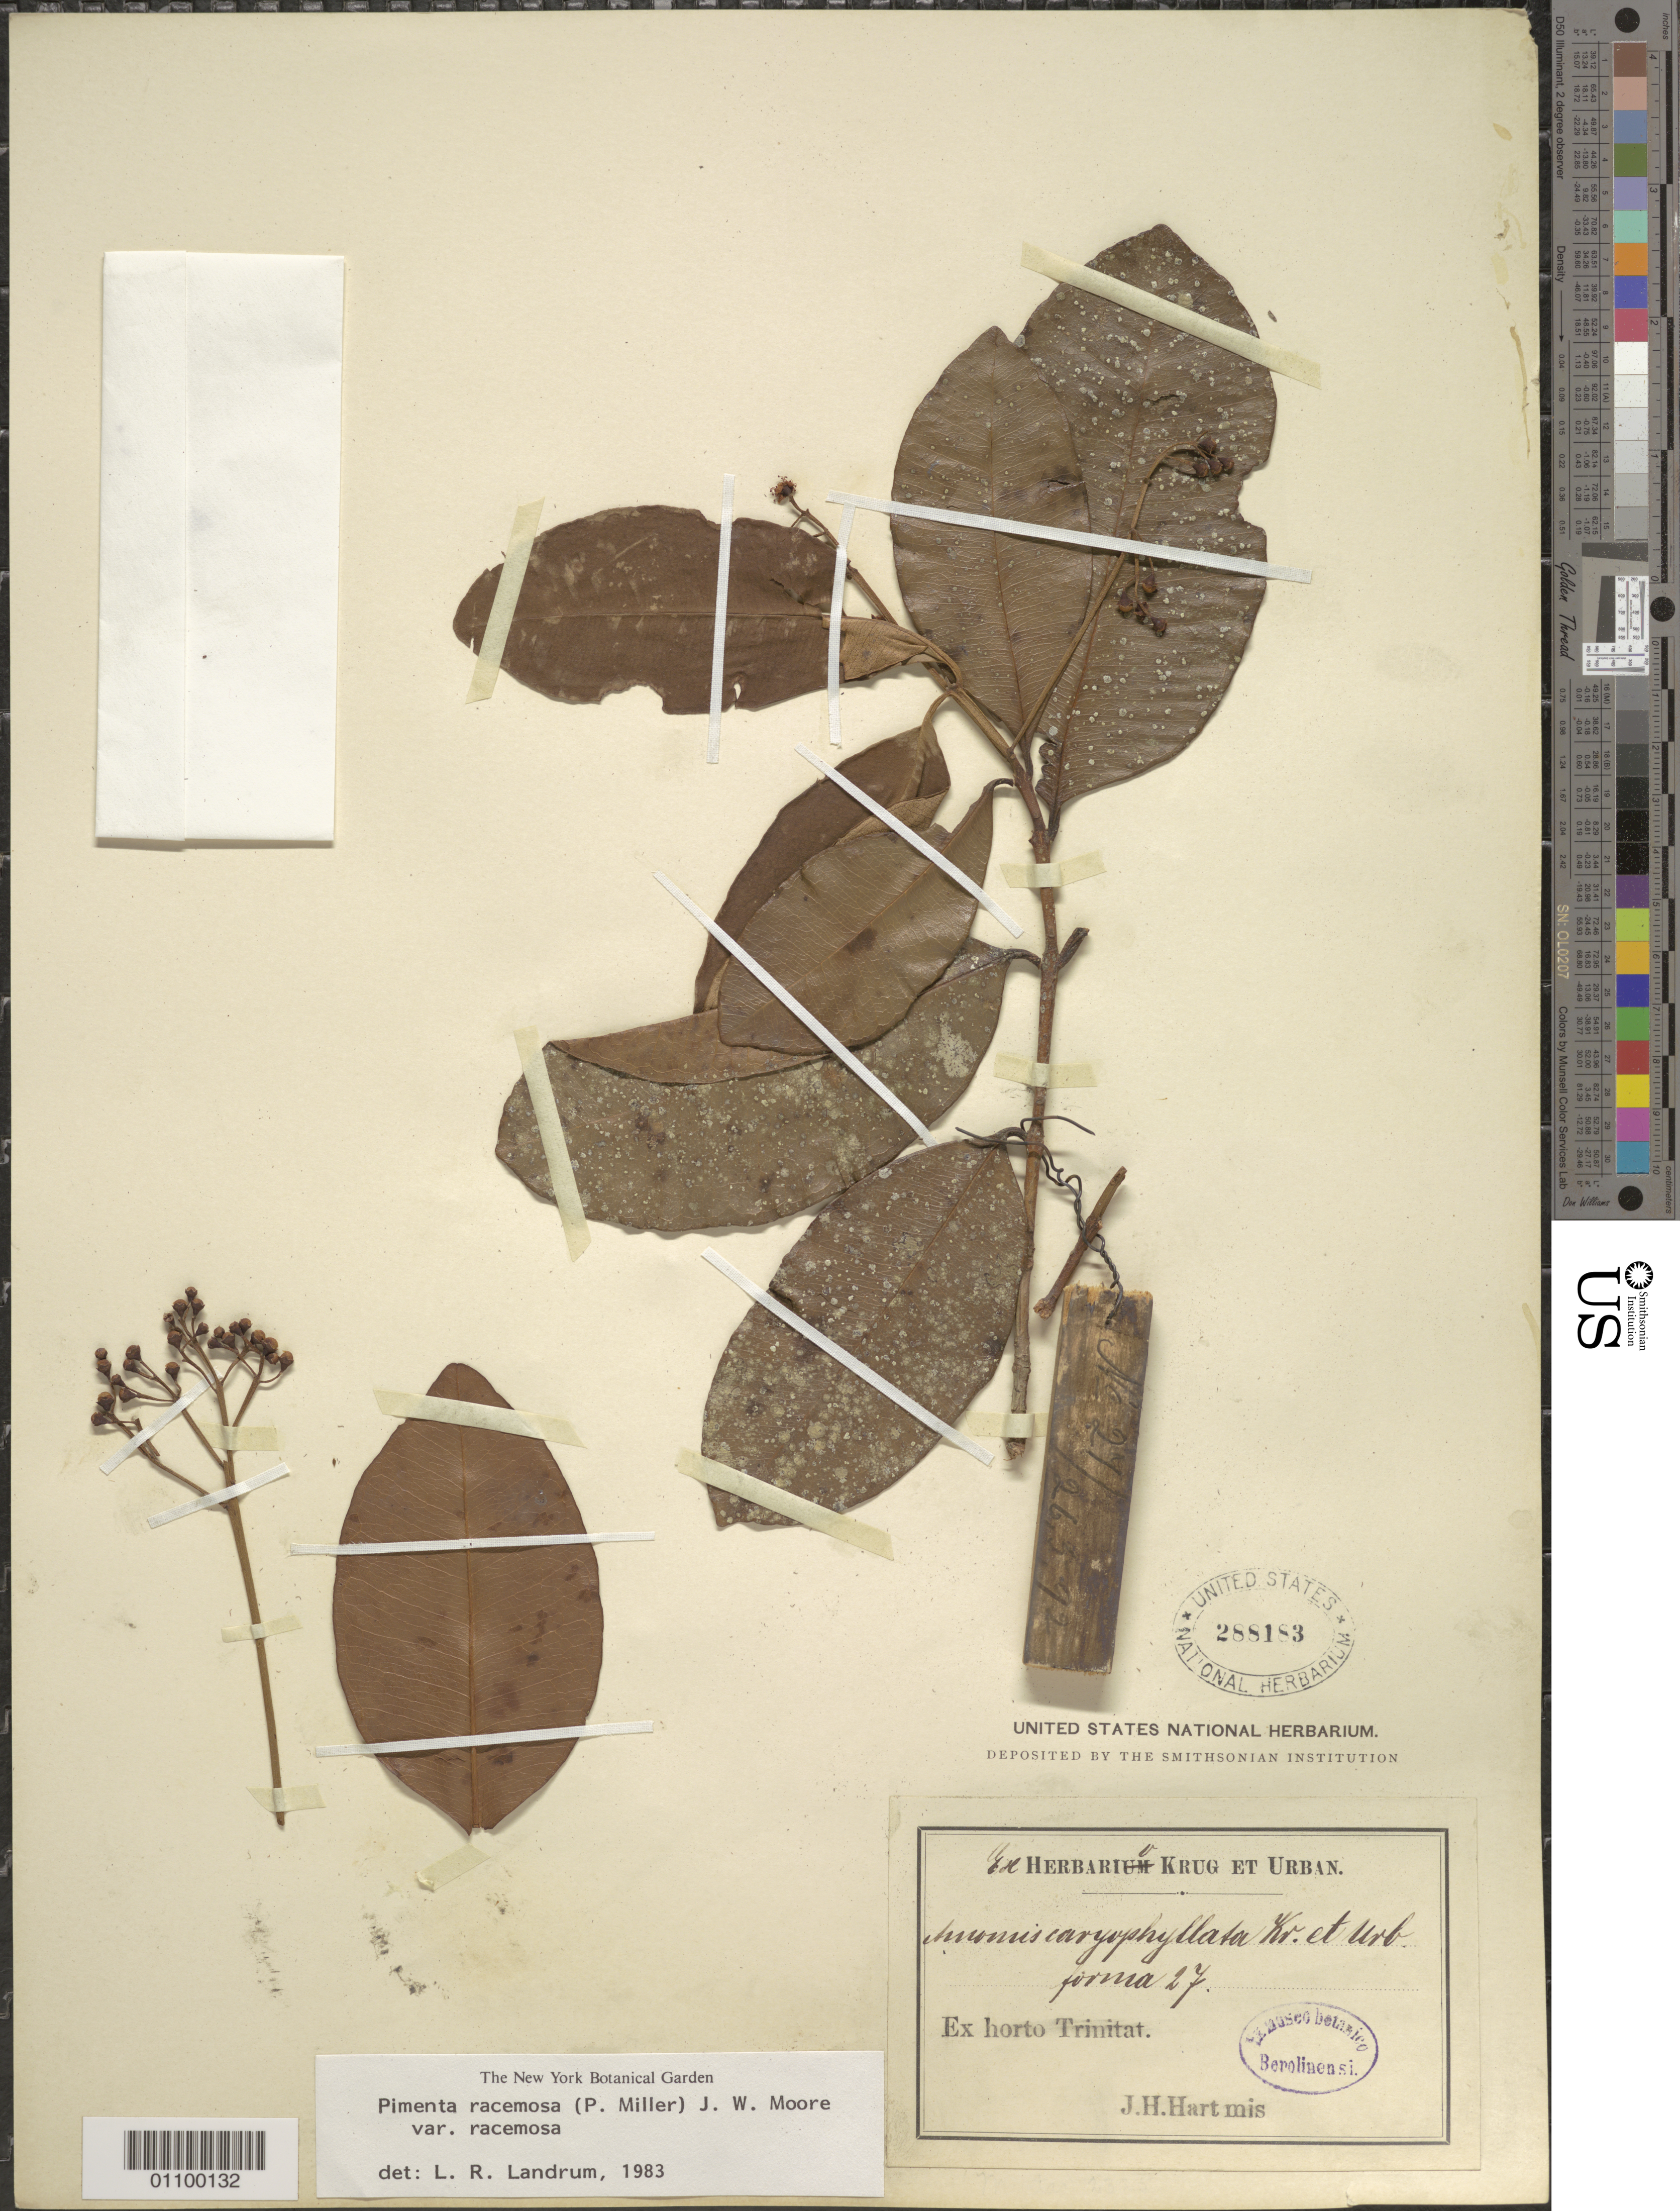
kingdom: Plantae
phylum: Tracheophyta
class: Magnoliopsida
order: Myrtales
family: Myrtaceae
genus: Pimenta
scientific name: Pimenta racemosa var. racemosa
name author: (Mill.) J.W. Moore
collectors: J. H. Hart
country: Trinidad and Tobago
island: Trinidad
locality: Ex horto Trinitat.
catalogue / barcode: US 288183